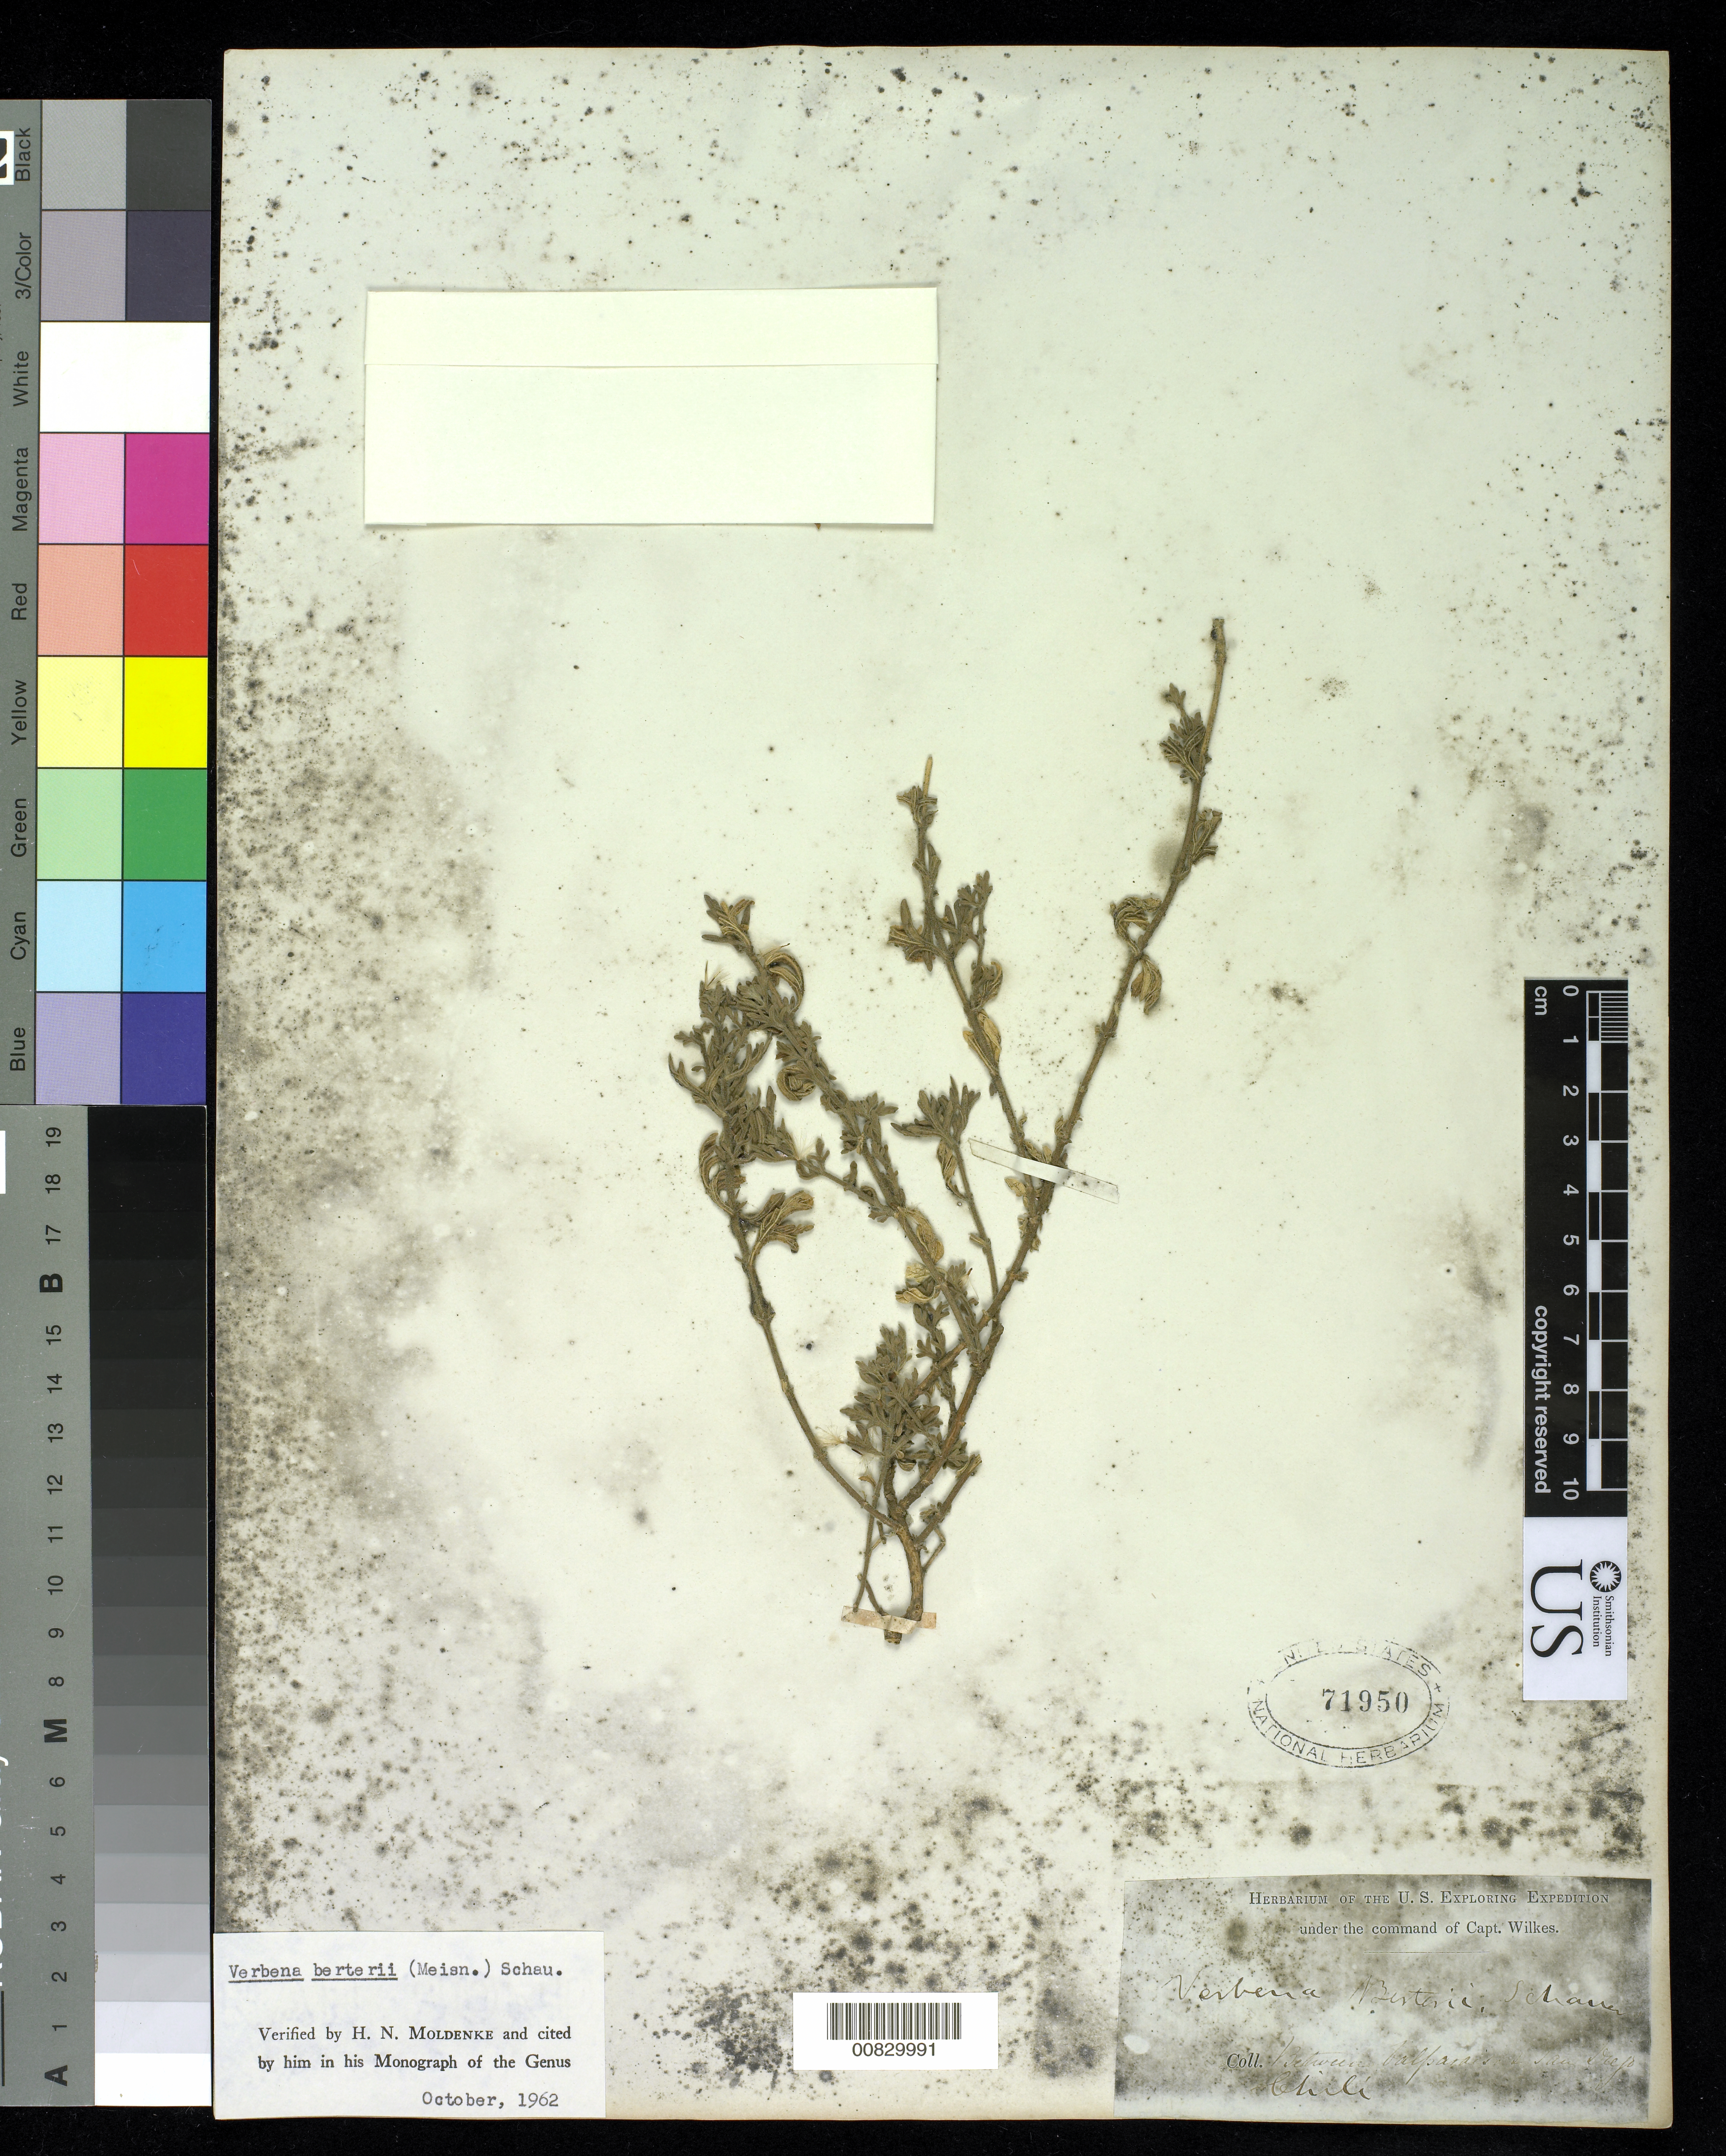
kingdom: Plantae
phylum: Tracheophyta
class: Magnoliopsida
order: Lamiales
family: Verbenaceae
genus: Verbena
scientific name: Verbena berteroi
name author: (Meisn.) Schauer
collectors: Wilkes Explor. Exped.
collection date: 1838/1842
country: Chile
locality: Between Valparaiso & San Drejo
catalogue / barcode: US 71950